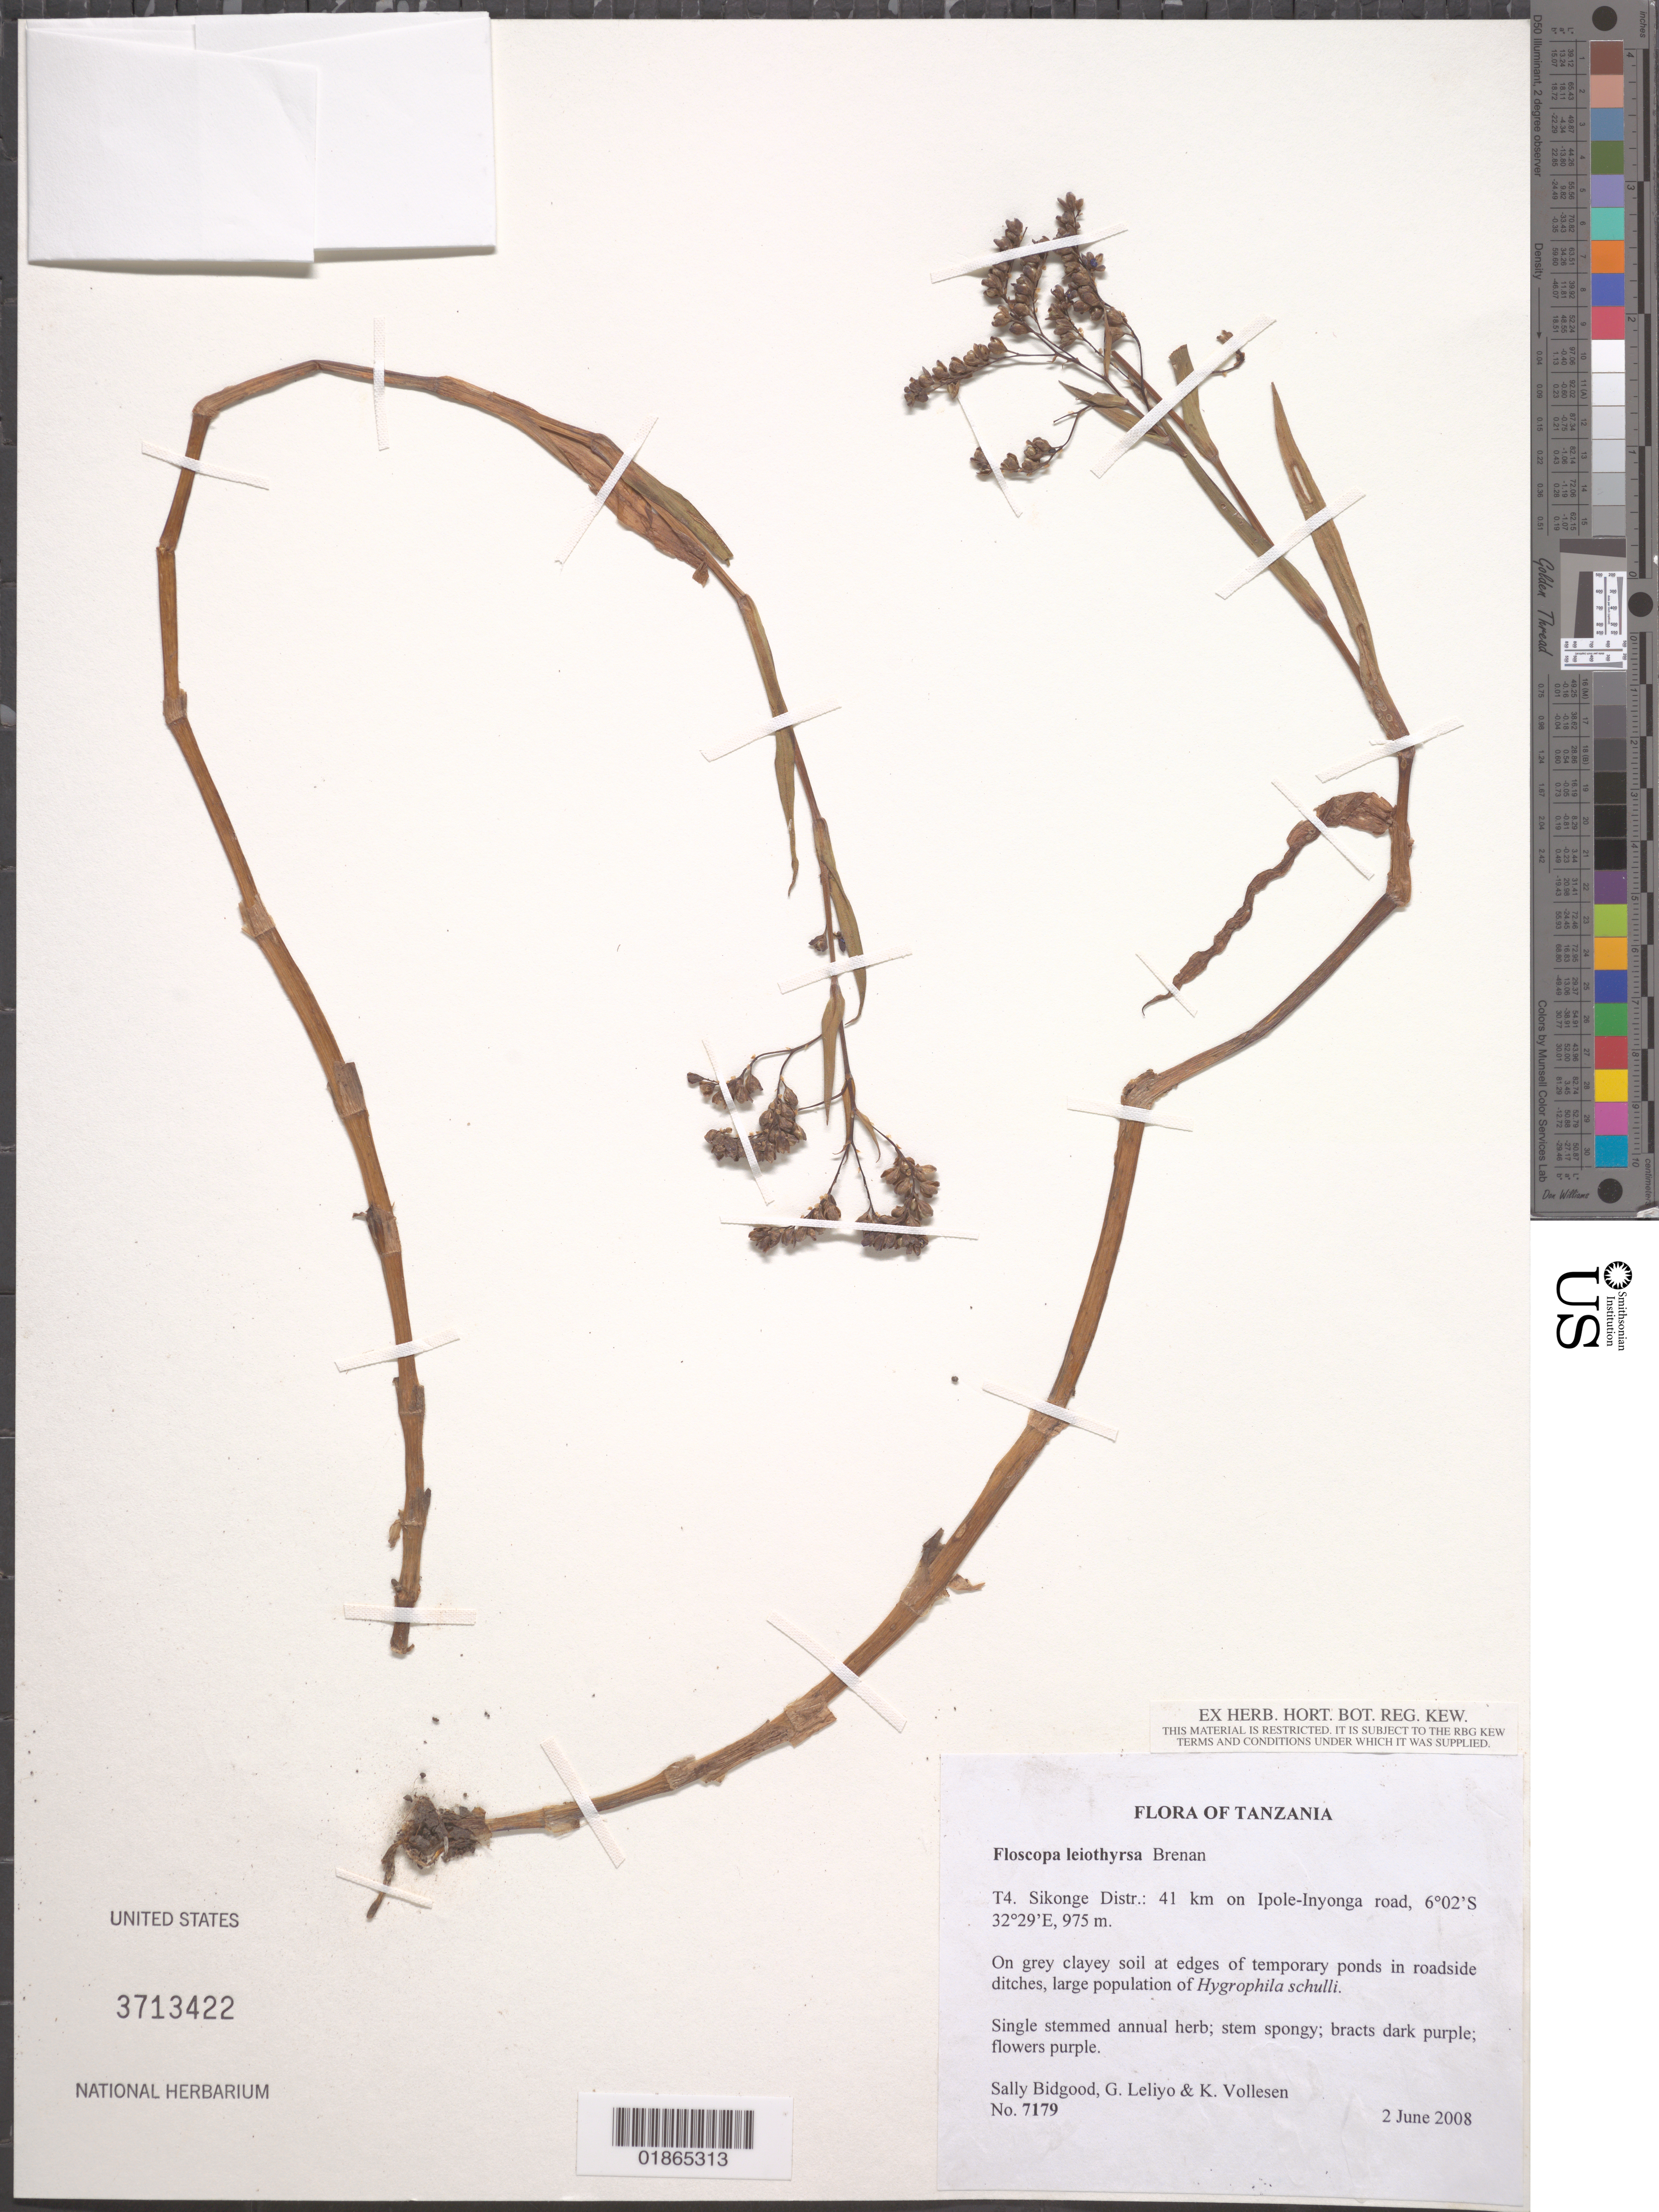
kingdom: Plantae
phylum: Tracheophyta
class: Liliopsida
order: Commelinales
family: Commelinaceae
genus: Floscopa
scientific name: Floscopa leiothyrsa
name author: Brenan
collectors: S. Bidgood, G. Leliyo & K. Vollesen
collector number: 7179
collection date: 2008-06-02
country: Tanzania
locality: T4. Sikonge Distr.: 41 km on Ipole-Inyonga road.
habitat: On grey clayey soil at edges of temporary ponds in roadside ditches.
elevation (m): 975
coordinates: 6 02 S, 32 29 E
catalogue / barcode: US 3713422